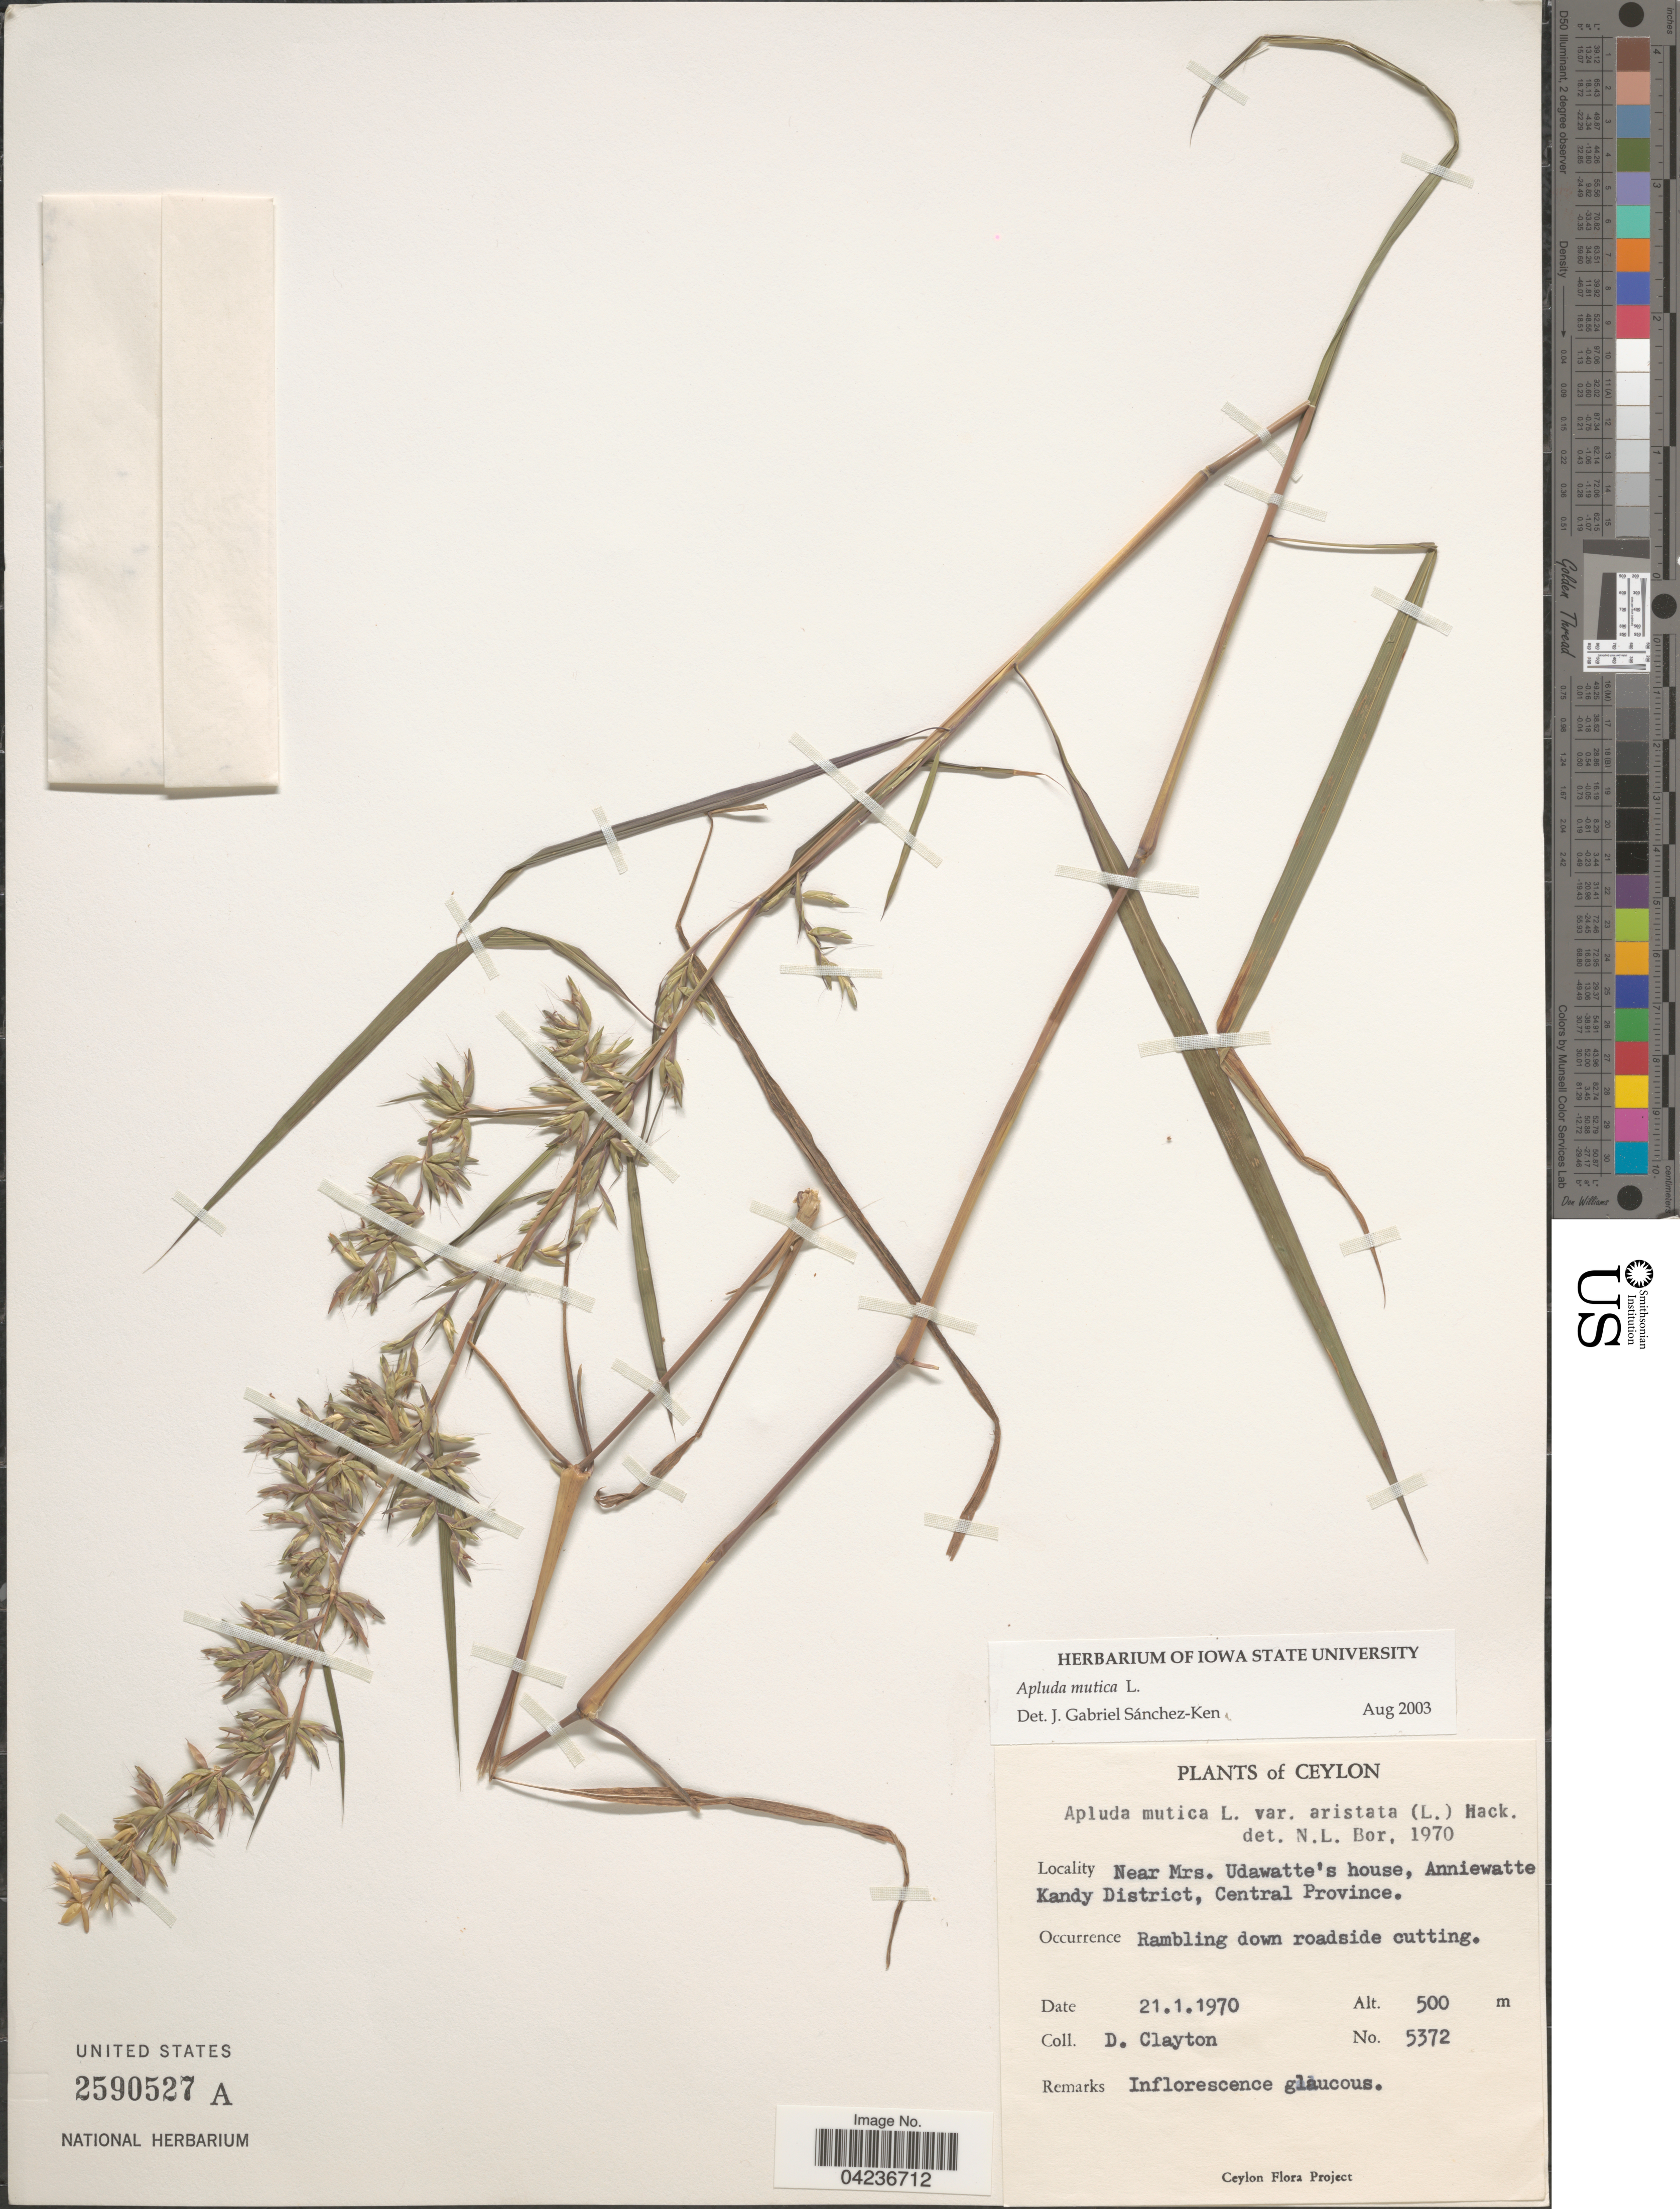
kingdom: Plantae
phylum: Tracheophyta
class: Liliopsida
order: Poales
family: Poaceae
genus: Apluda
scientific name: Apluda mutica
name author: L.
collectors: D. Clayton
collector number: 5372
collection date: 1970-01-21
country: Sri Lanka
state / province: Central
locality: Ceylon. Near Mrs. Udawatte's house, Anniewatte Kandy District.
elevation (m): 500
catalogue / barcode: US 2590527A